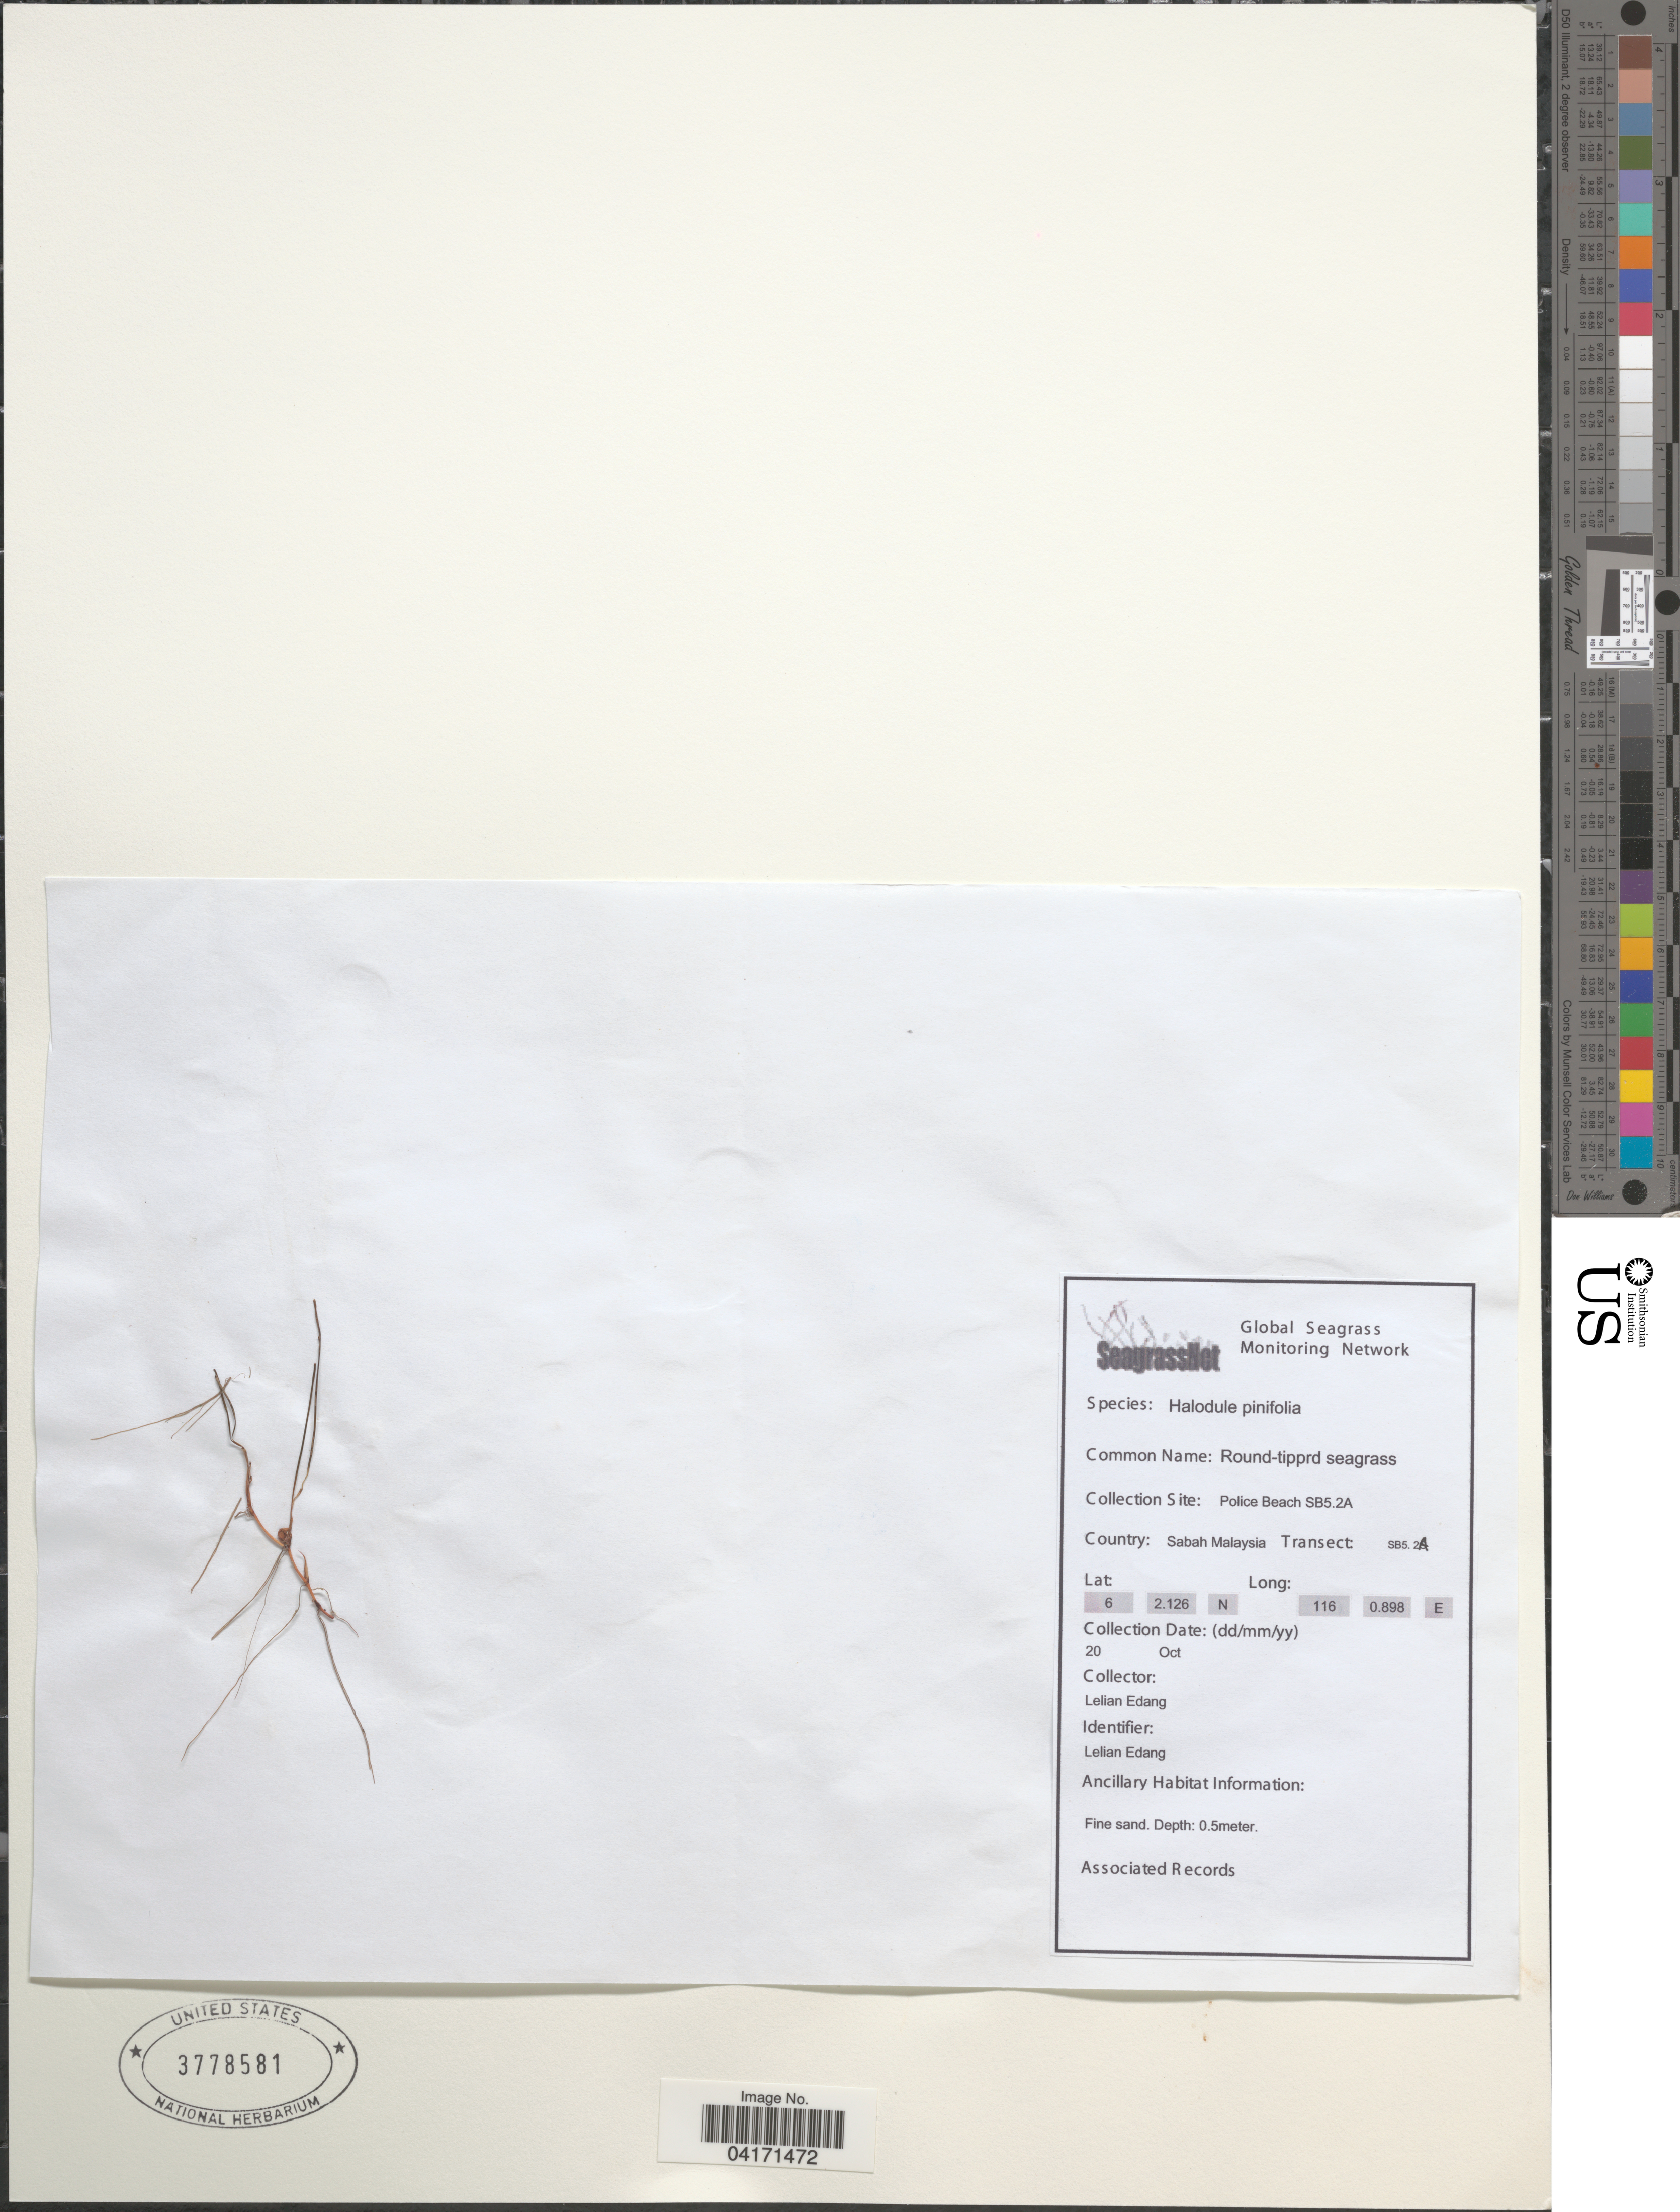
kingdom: Plantae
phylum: Tracheophyta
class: Liliopsida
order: Alismatales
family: Cymodoceaceae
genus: Halodule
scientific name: Halodule pinifolia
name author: (Miki) Hartog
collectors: L. Edang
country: Malaysia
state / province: Sabah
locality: Police Beach SB5.2A. Transect: SB5. 2A.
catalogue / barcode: US 3778581